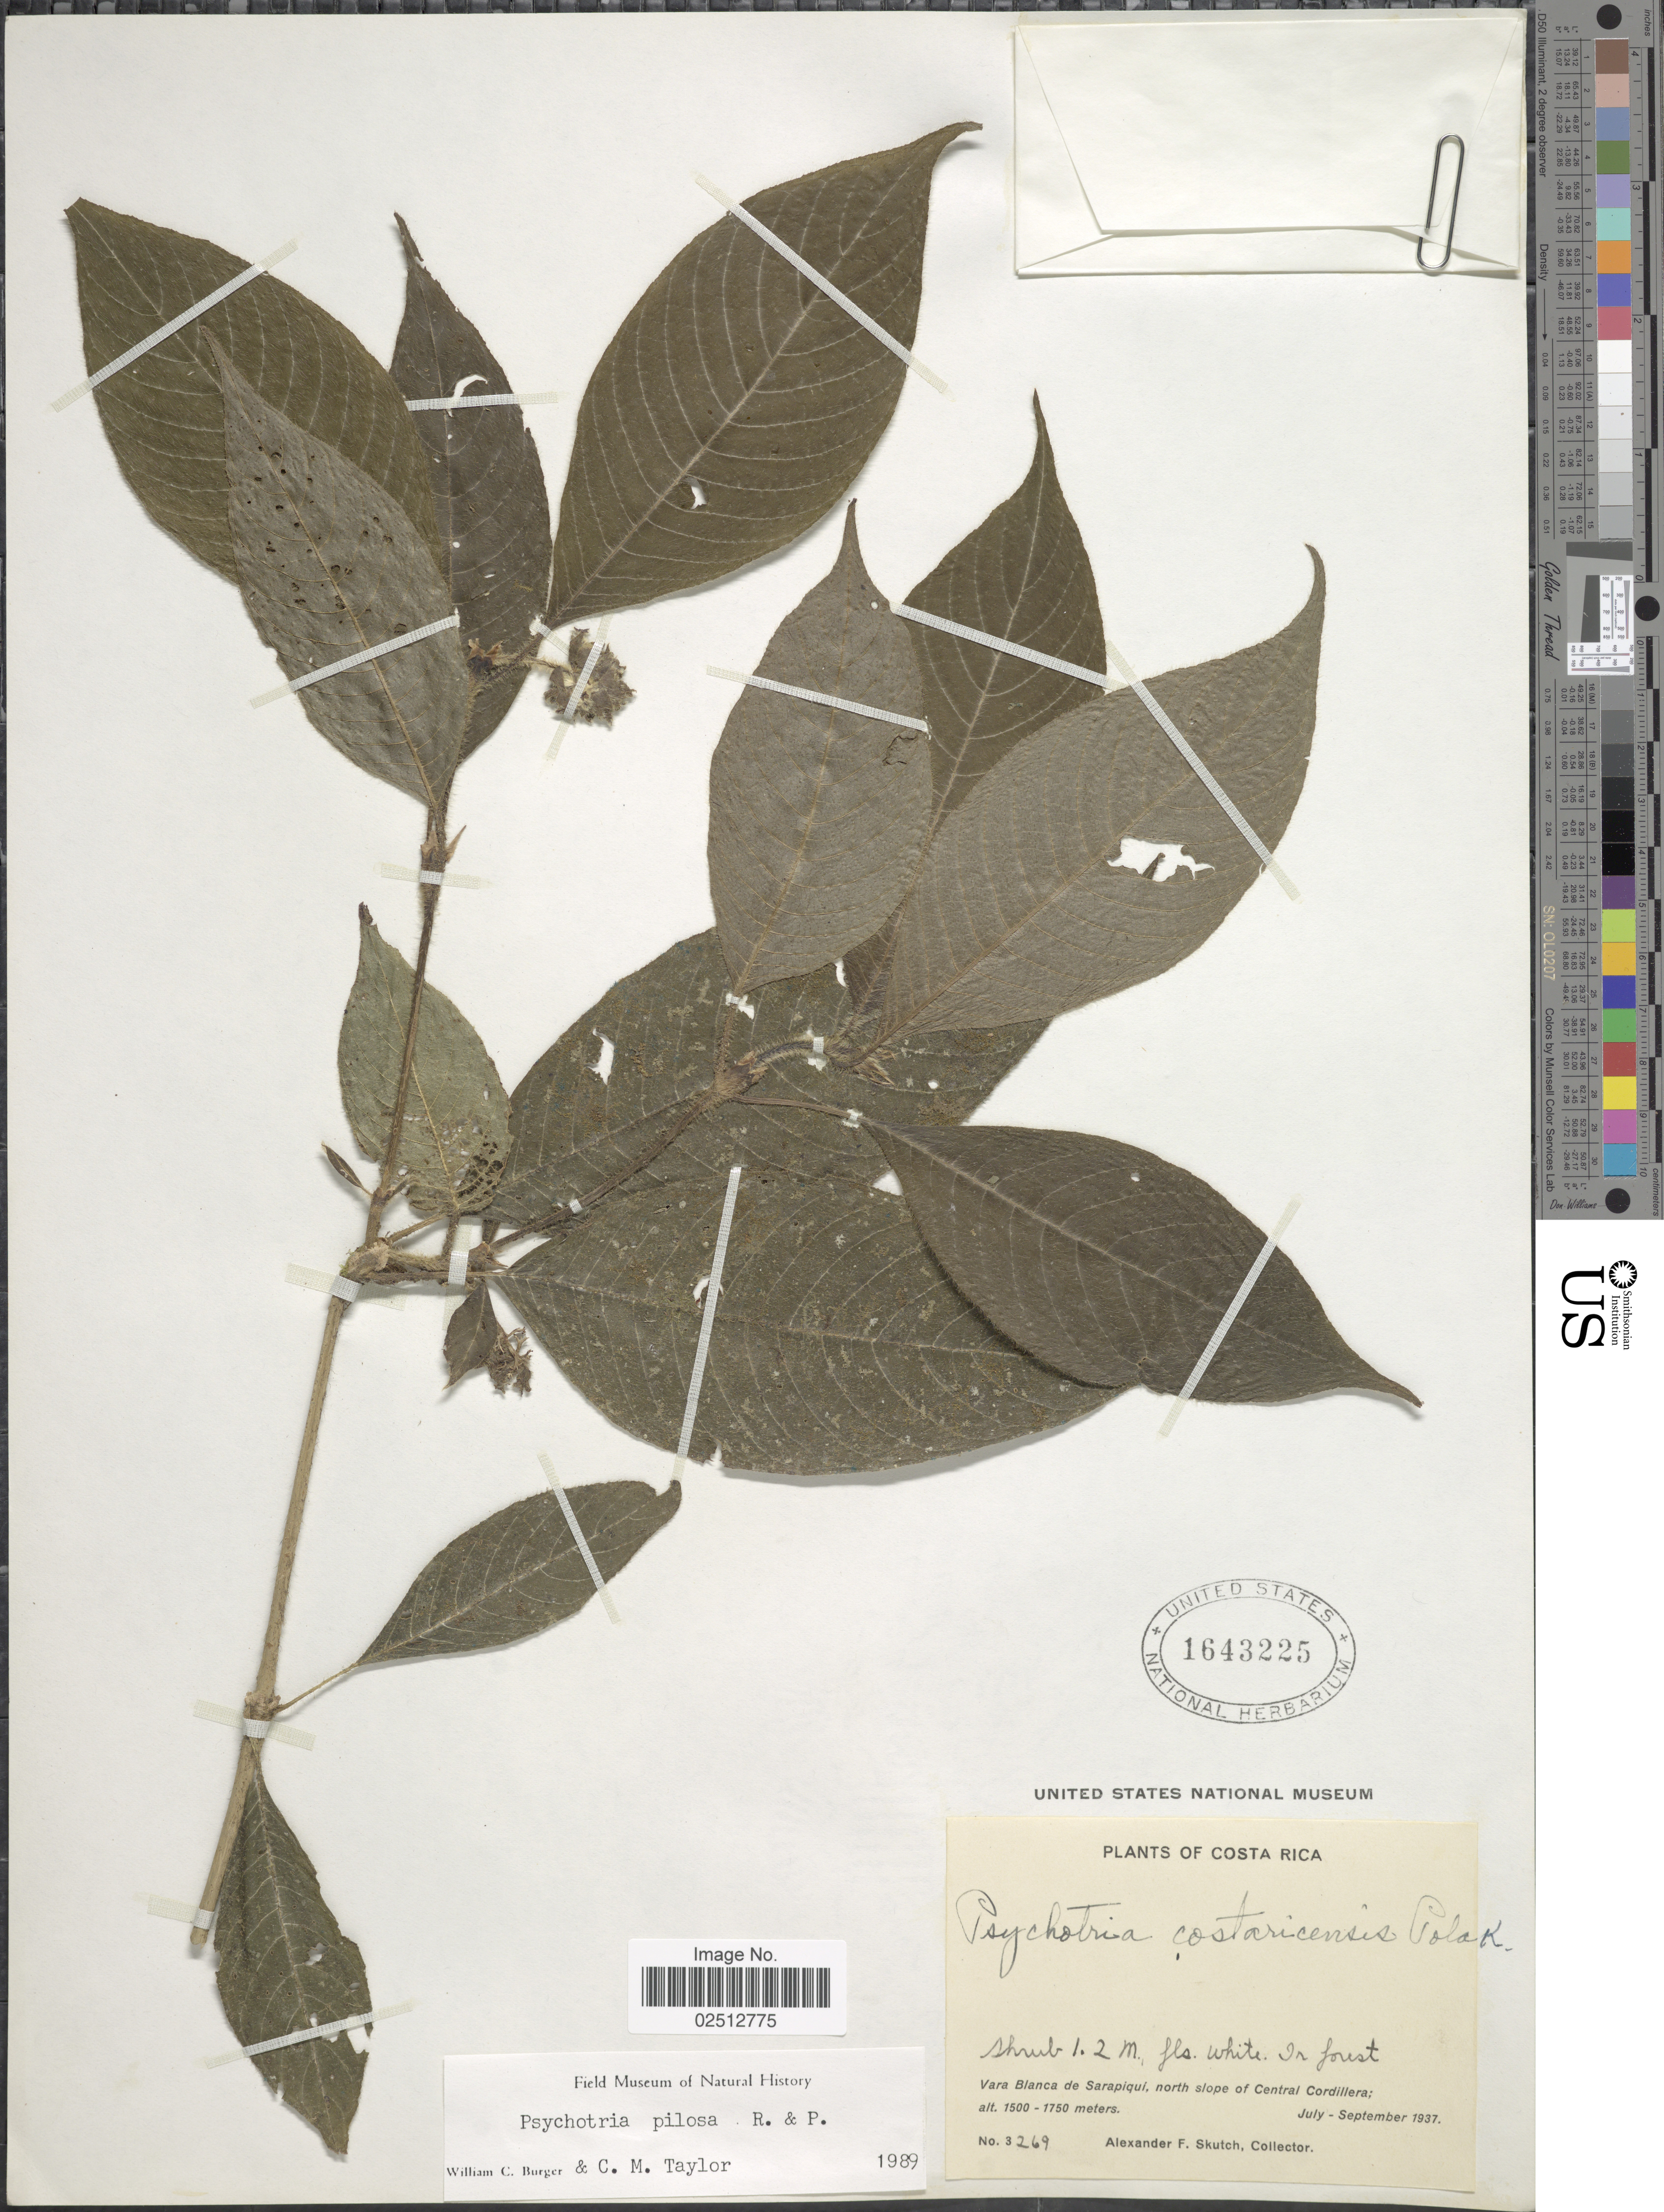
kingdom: Plantae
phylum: Tracheophyta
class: Magnoliopsida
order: Gentianales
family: Rubiaceae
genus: Psychotria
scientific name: Psychotria pilosa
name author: Ruiz & Pav.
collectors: A. F. Skutch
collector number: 3269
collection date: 1937-07/1937-09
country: Costa Rica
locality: Vara Blanca de Sarapique, north slope of Central Cordillera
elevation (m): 1500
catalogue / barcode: US 1643225